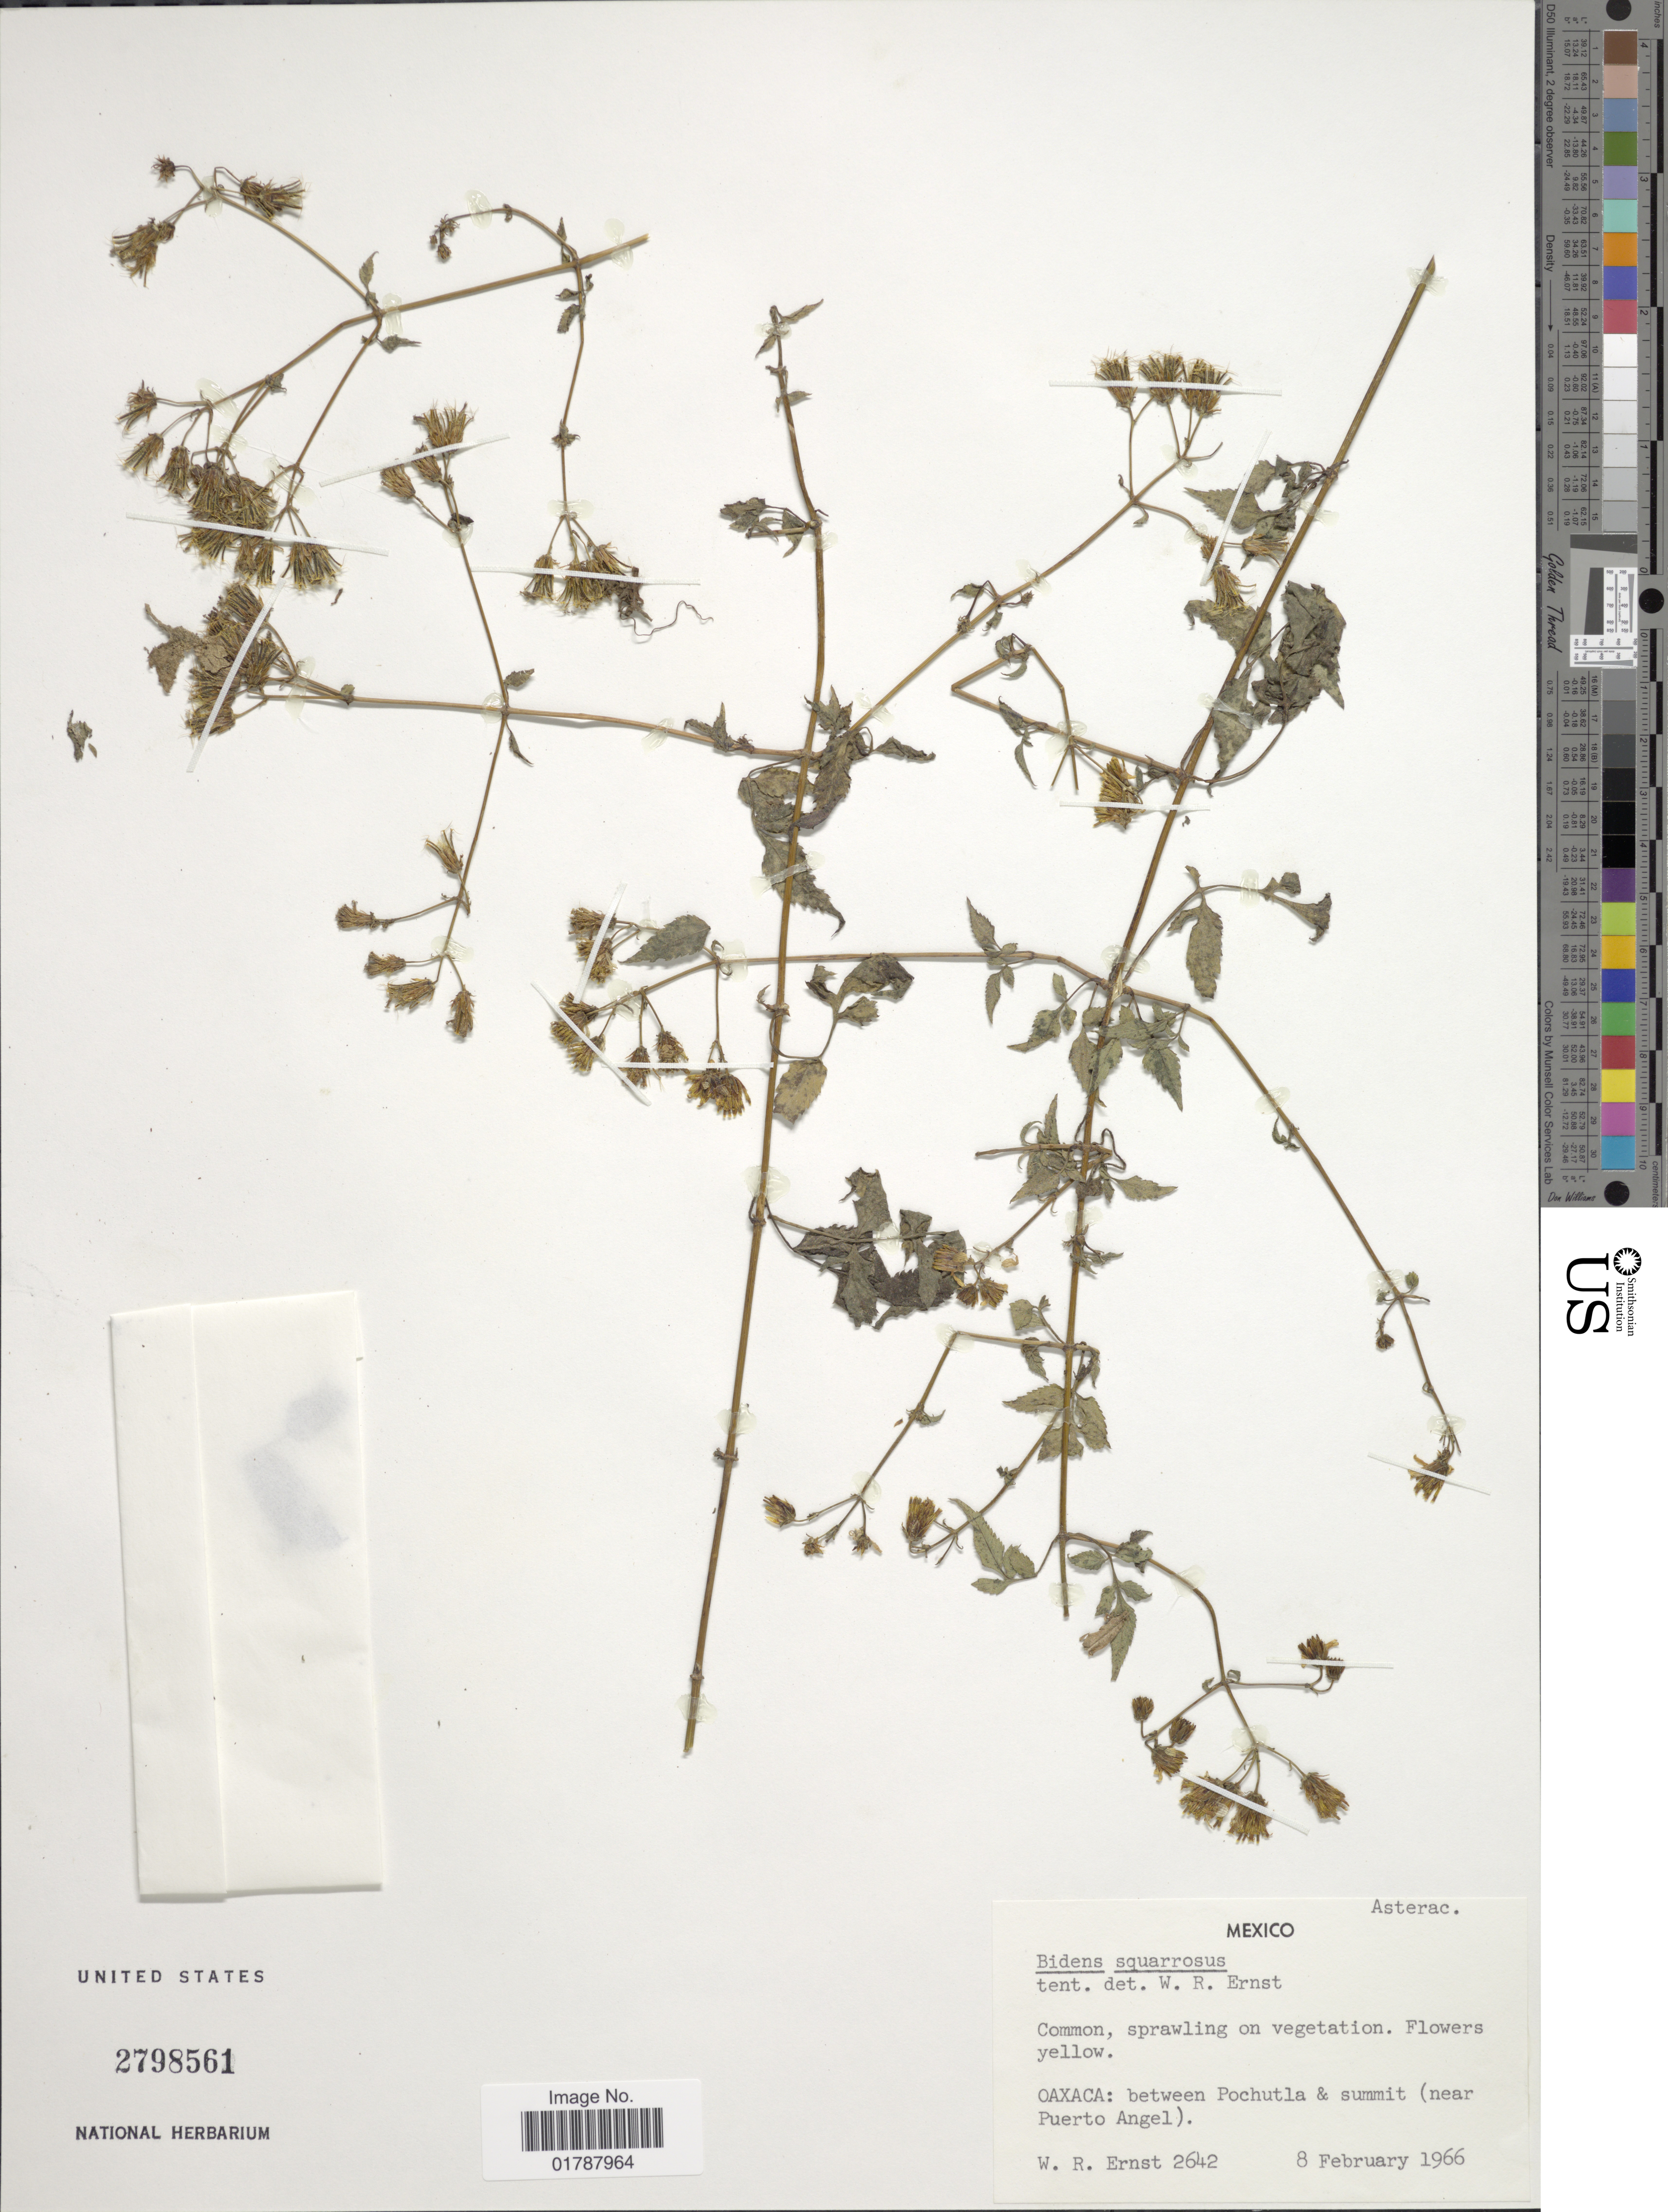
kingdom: Plantae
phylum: Tracheophyta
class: Magnoliopsida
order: Asterales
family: Asteraceae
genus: Bidens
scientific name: Bidens squarrosa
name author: Kunth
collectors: W. R. Ernst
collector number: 2642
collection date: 1966-02-08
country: Mexico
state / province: Oaxaca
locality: Oaxaca: between Pochutla & summit (near Puerto Angel)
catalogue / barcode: US 2798561